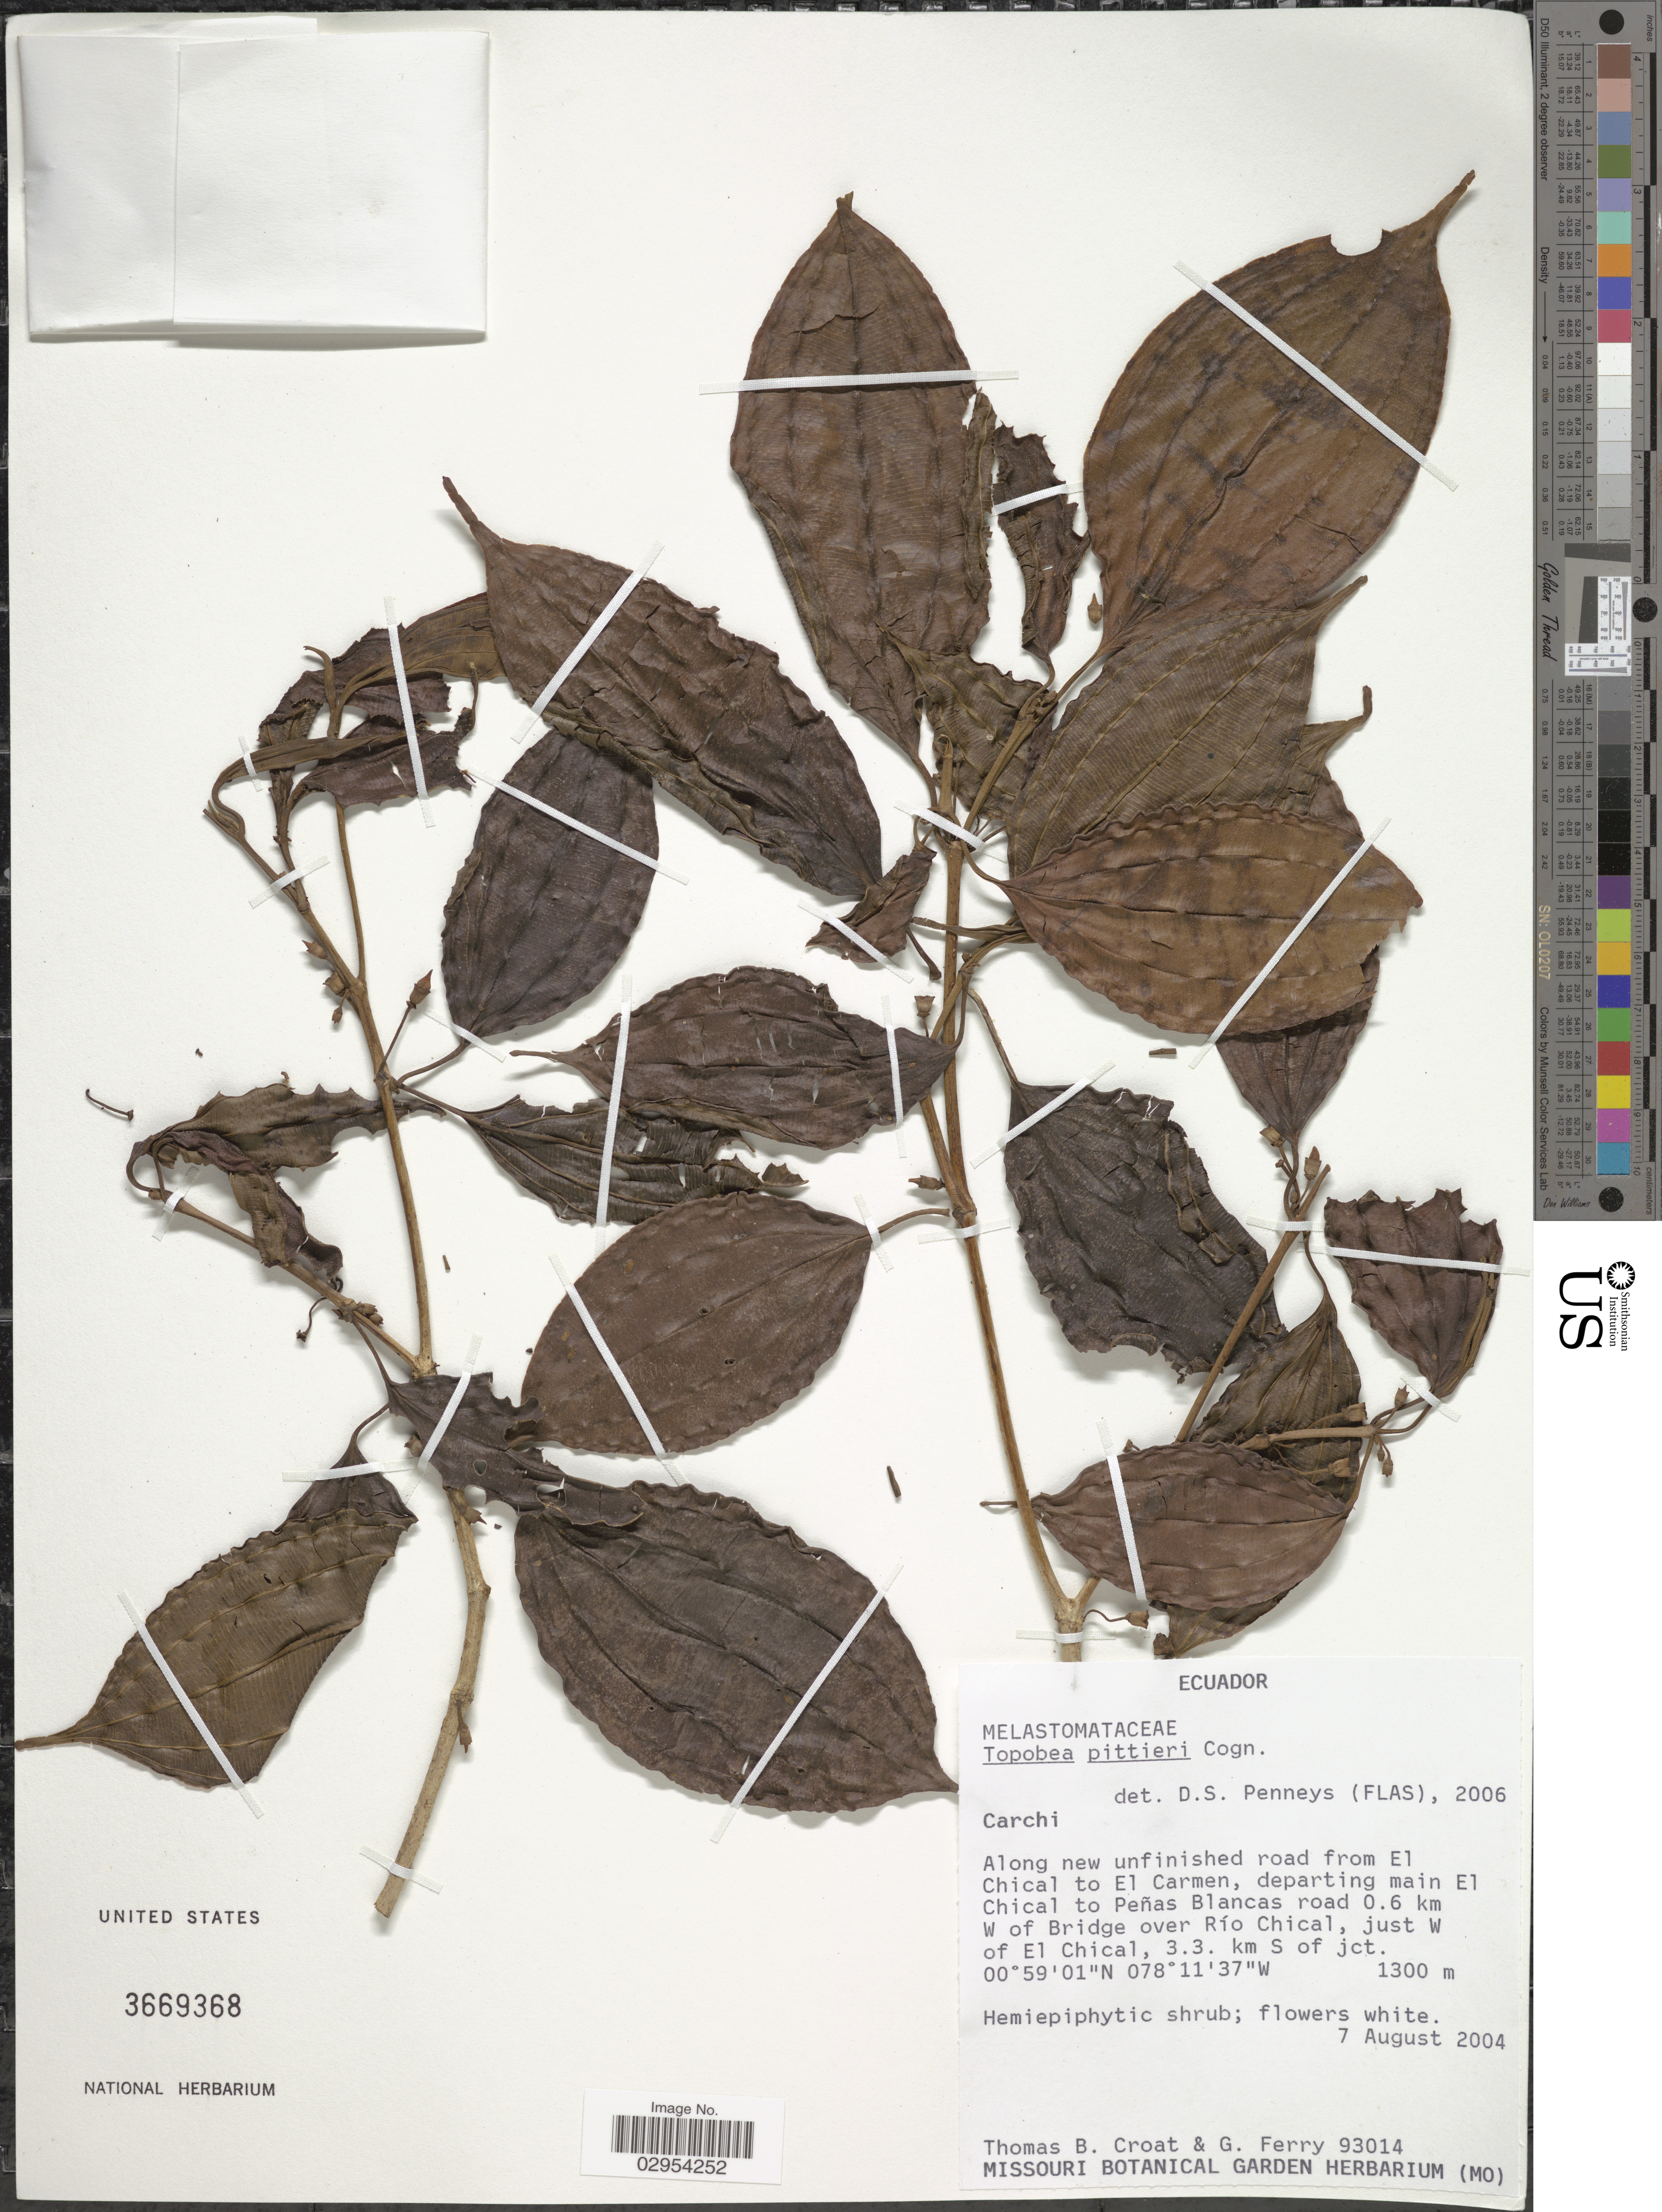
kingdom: Plantae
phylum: Tracheophyta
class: Magnoliopsida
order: Myrtales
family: Melastomataceae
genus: Topobea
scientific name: Topobea pittieri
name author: Cogn.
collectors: T. B. Croat & G. Ferry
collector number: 93014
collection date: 2004-08-07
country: Ecuador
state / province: Carchi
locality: Along new unfinished road from El Chical to El Carmen, departing main El Chical to Peñas Blancas road 0.6 km W of Bridge over Río Chical, just W of El Chical, 3.3 km S of jct.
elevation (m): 1300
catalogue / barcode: US 3669368